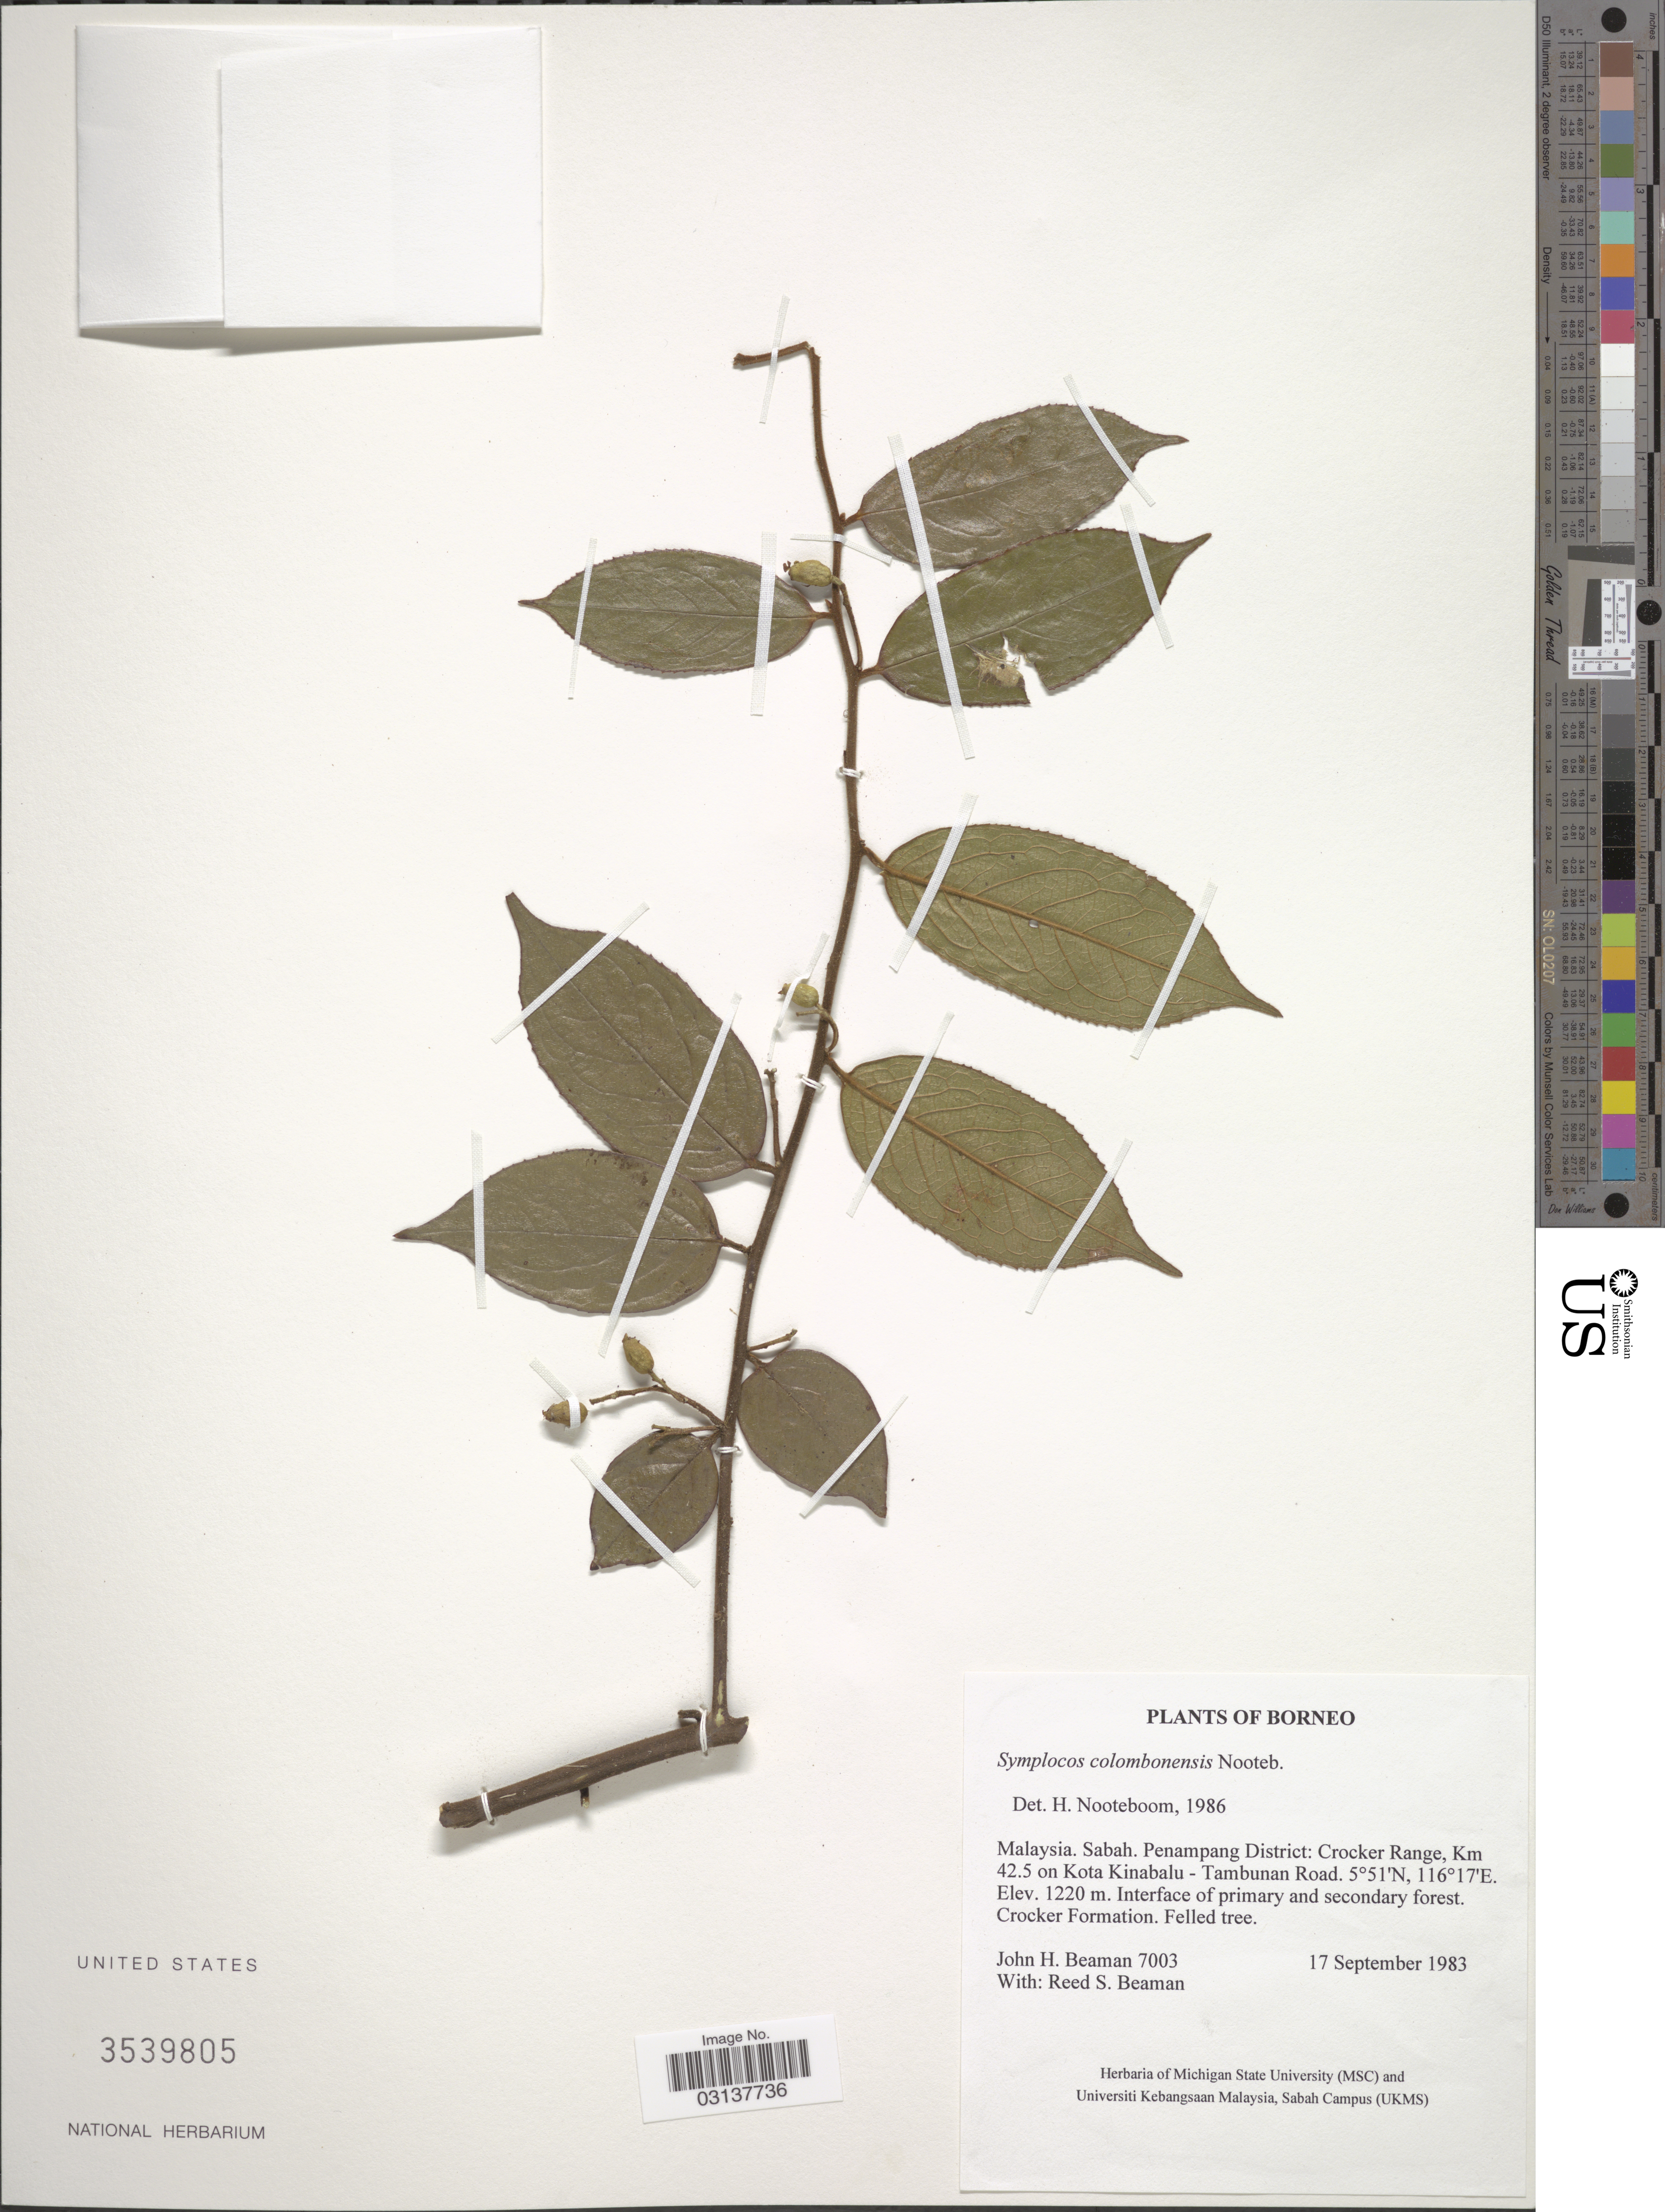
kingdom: Plantae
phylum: Tracheophyta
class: Magnoliopsida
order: Ericales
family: Symplocaceae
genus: Symplocos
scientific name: Symplocos colombonensis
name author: Noot.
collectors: J. H. Beaman & R. S. Beaman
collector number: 7003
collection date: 1983-09-17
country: Malaysia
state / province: Sabah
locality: Penampang District: Crocker Range, Km 42.5 on Kota Kinabalu - Tambunan Road, Crocker Formation.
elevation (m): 1220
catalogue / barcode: US 3539805